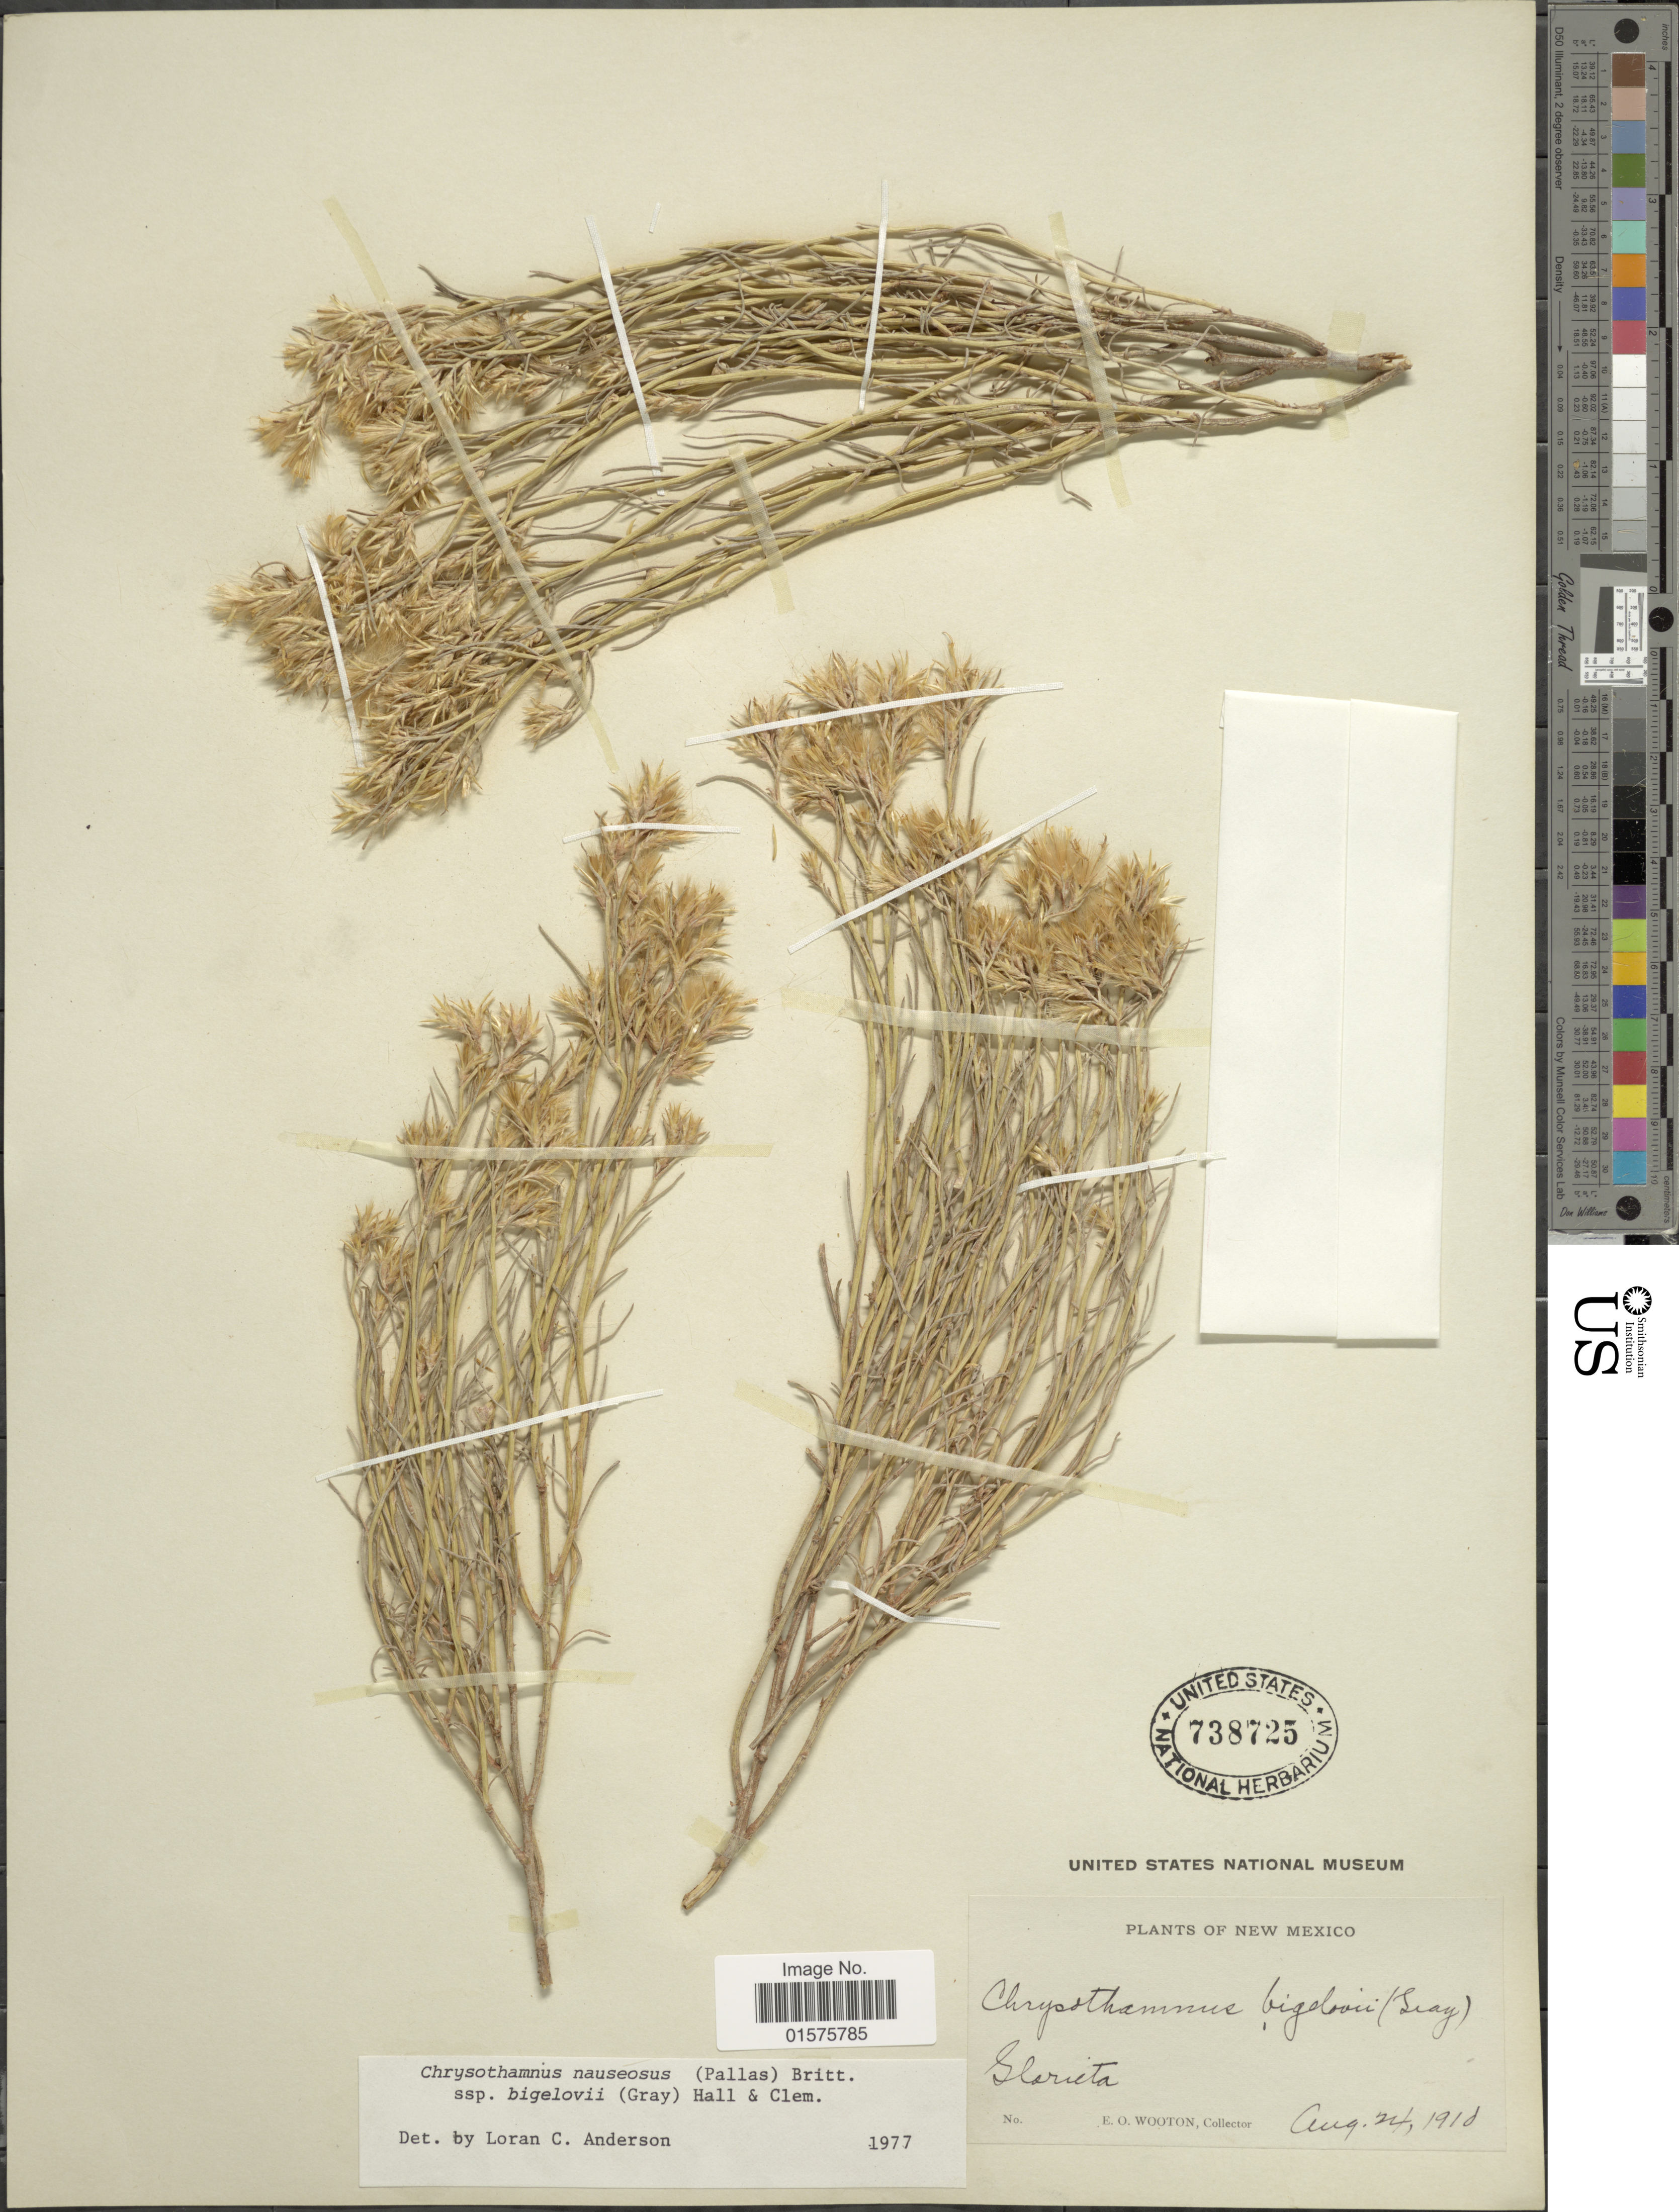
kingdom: Plantae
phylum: Tracheophyta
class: Magnoliopsida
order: Asterales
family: Asteraceae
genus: Ericameria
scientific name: Ericameria nauseosa var. bigelovii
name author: (A. Gray) G.L. Nesom & G.I. Baird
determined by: Urbatsch, Lowell E., Curator (LSU), Louisiana State University (UNITED STATES)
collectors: E. O. Wooton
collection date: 1910-08-24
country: United States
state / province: New Mexico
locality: Glorieta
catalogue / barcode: US 738725